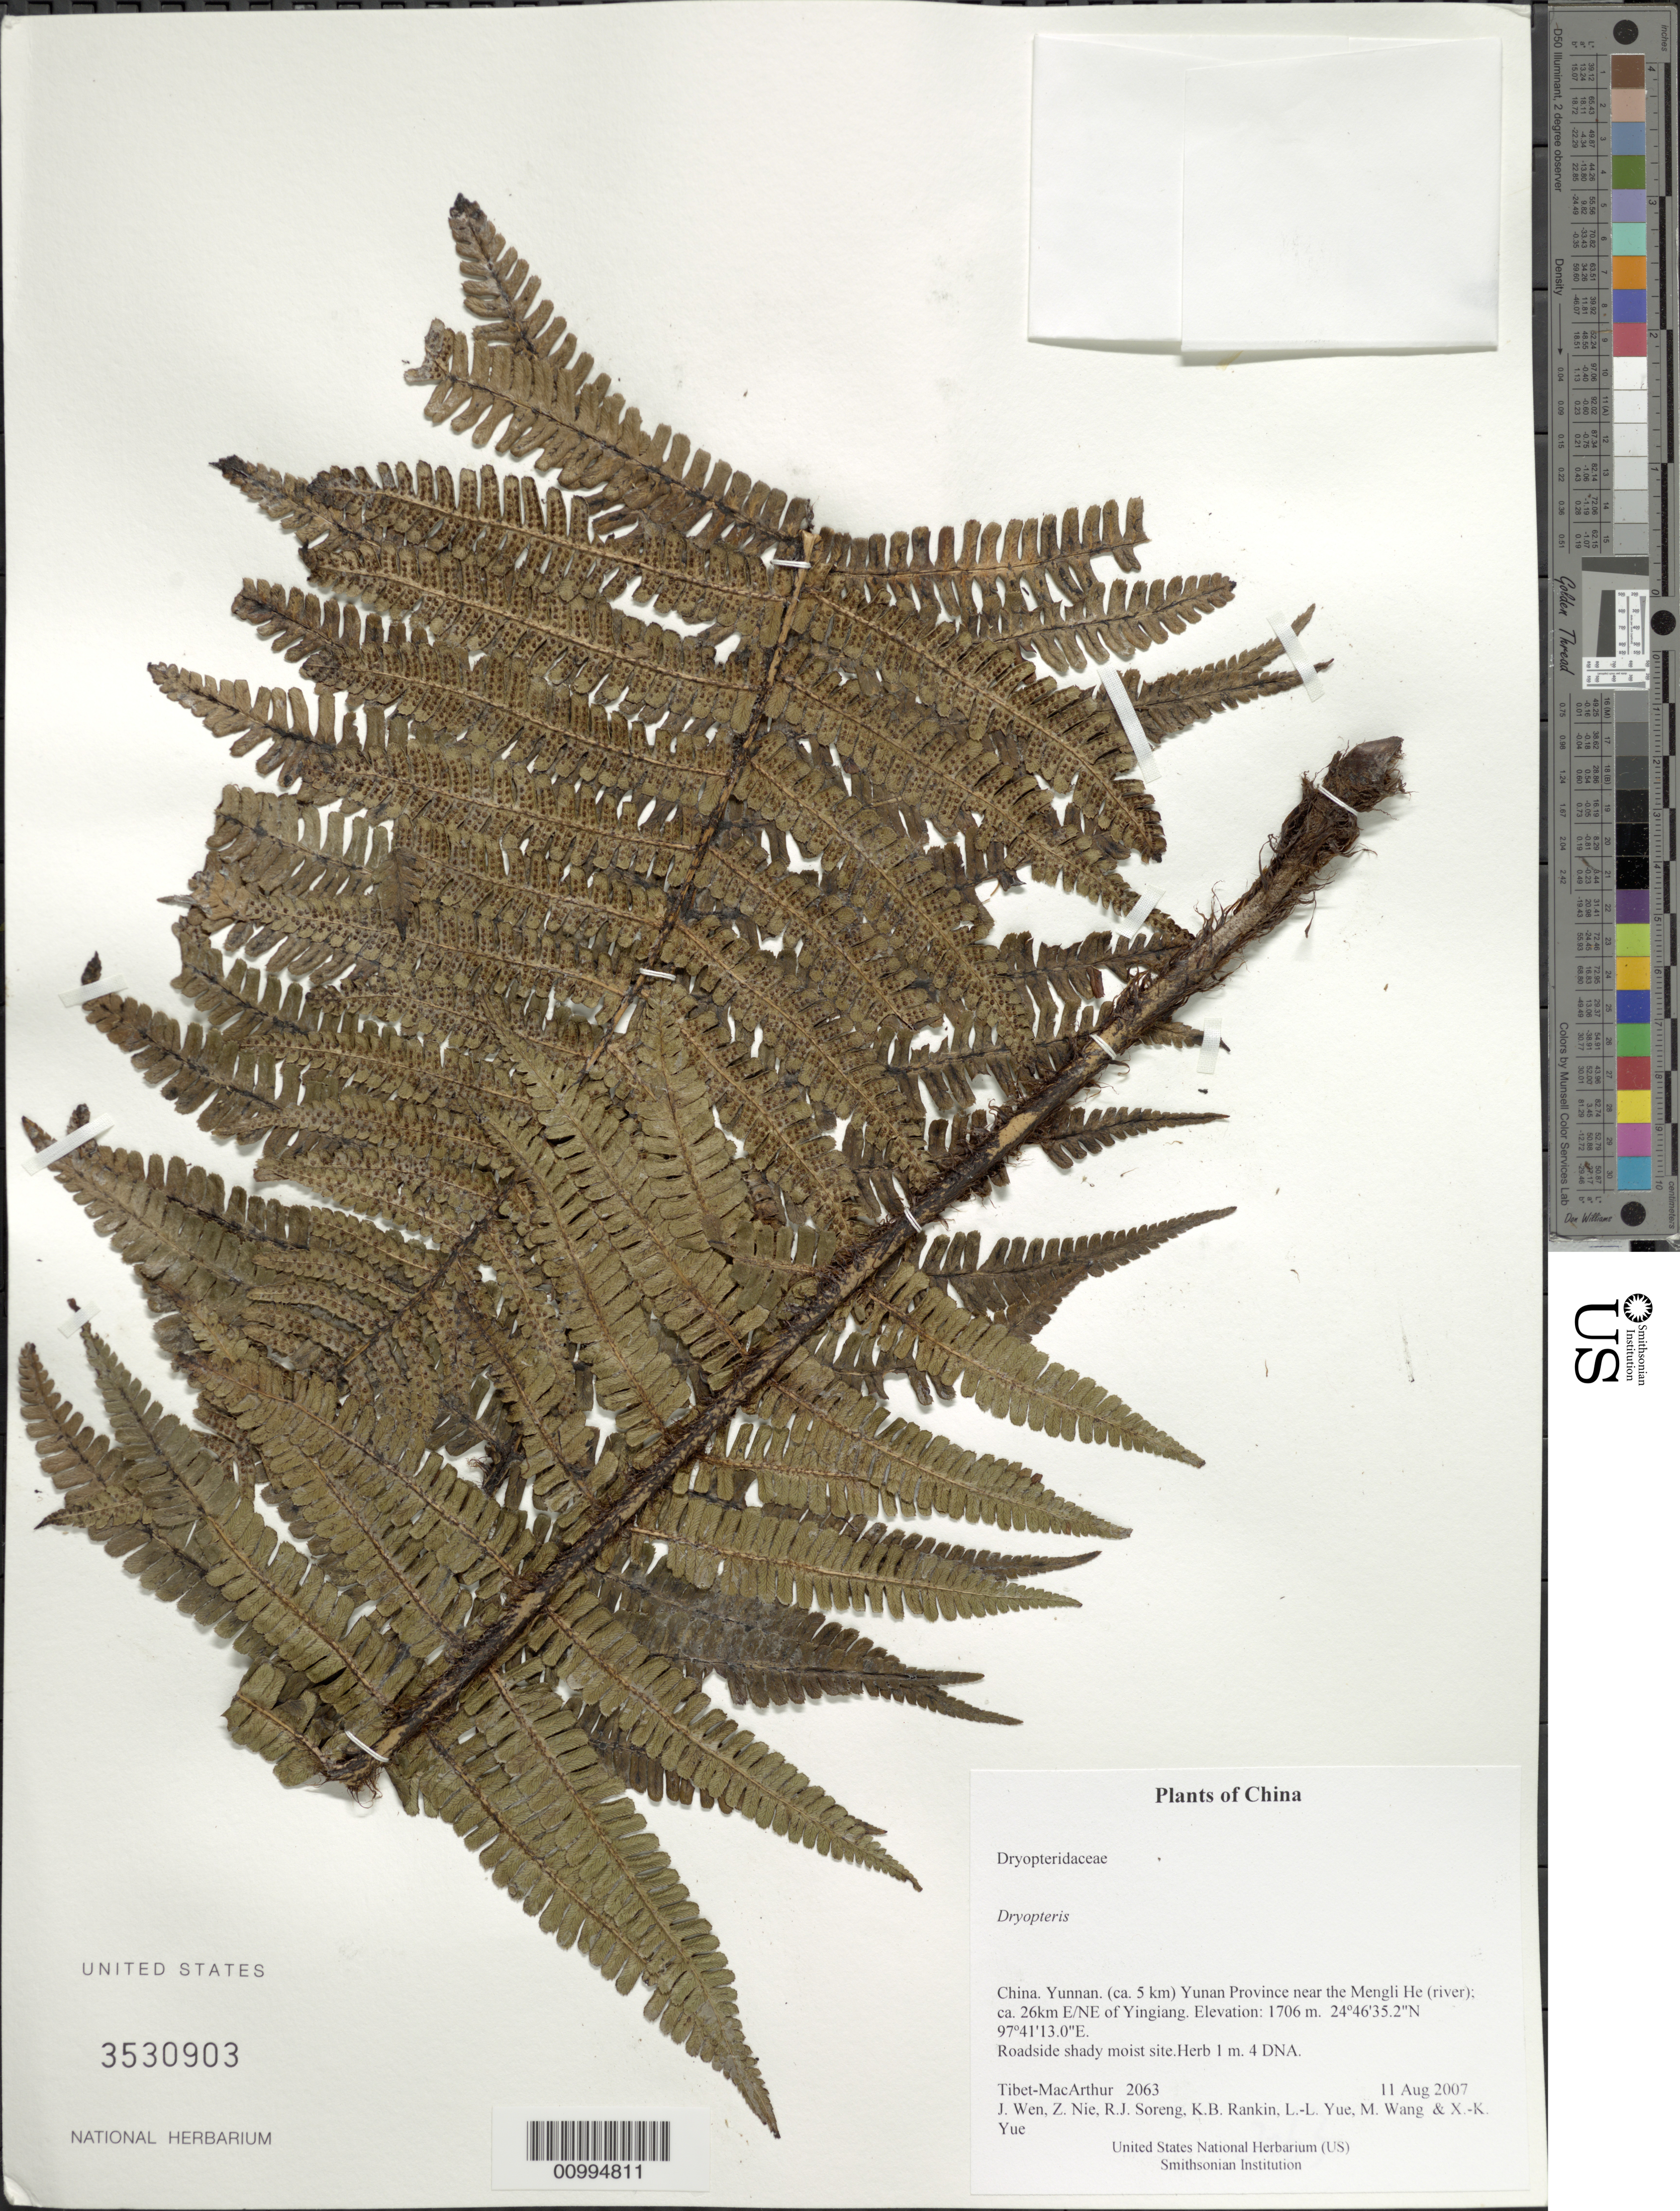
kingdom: Plantae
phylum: Tracheophyta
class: Polypodiopsida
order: Polypodiales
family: Dryopteridaceae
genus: Dryopteris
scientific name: Dryopteris sp.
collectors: Tibet-MacArthur, J. Wen, Z. Nie, R. J. Soreng, K. Rankin, L. Yue, M. Wang & X. Yue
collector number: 2063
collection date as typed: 11 Aug 2007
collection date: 2007-08-11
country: China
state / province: Yunnan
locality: (ca. 5 km) Yunan Province near the Mengli He (river); ca. 26km E/NE of Yingiang.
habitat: Roadside shady moist site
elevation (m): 1706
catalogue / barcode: US 3530903